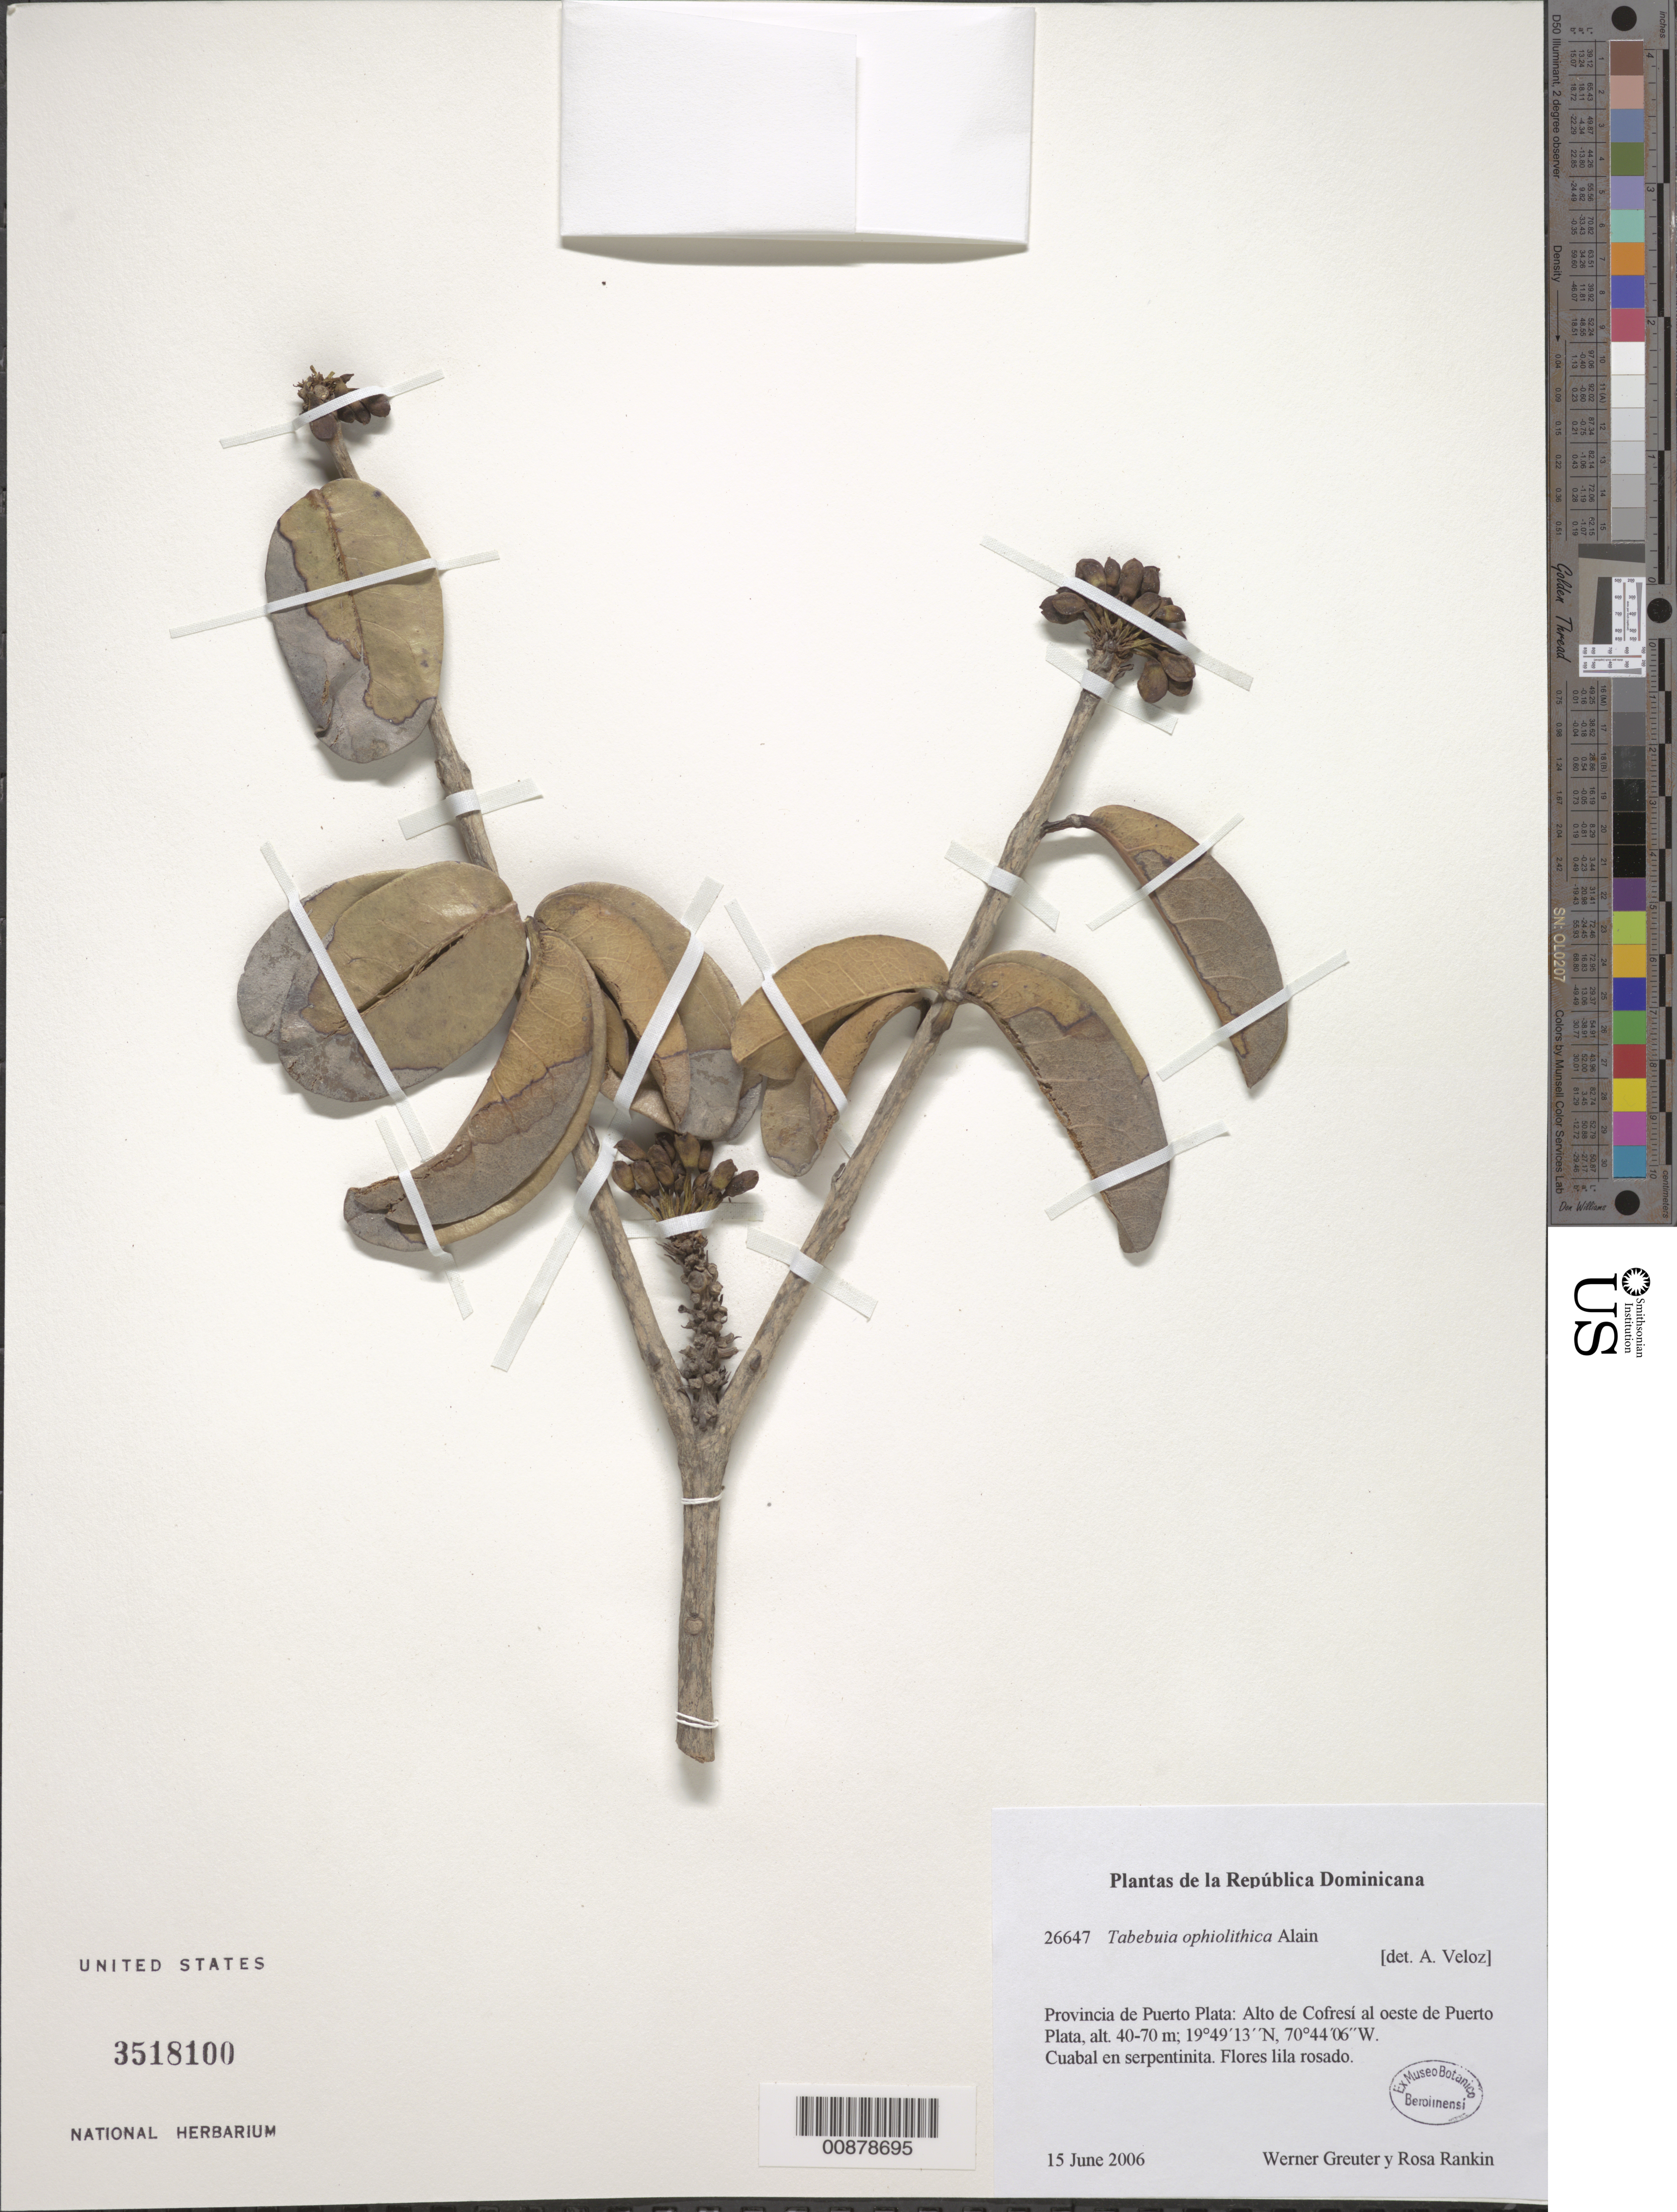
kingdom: Plantae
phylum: Tracheophyta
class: Magnoliopsida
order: Lamiales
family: Bignoniaceae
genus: Tabebuia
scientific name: Tabebuia ophiolithica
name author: Alain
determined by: Veloz, A.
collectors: W. Greuter & R. Rankin Rodriguez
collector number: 26647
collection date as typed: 15 Jun 2006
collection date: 2006-06-15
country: Dominican Republic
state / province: Puerto Plata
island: Hispaniola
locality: Alto de Cofresí al oeste de Puerto Plata.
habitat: Cuabal en serpentinita.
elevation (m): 40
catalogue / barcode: US 3518100